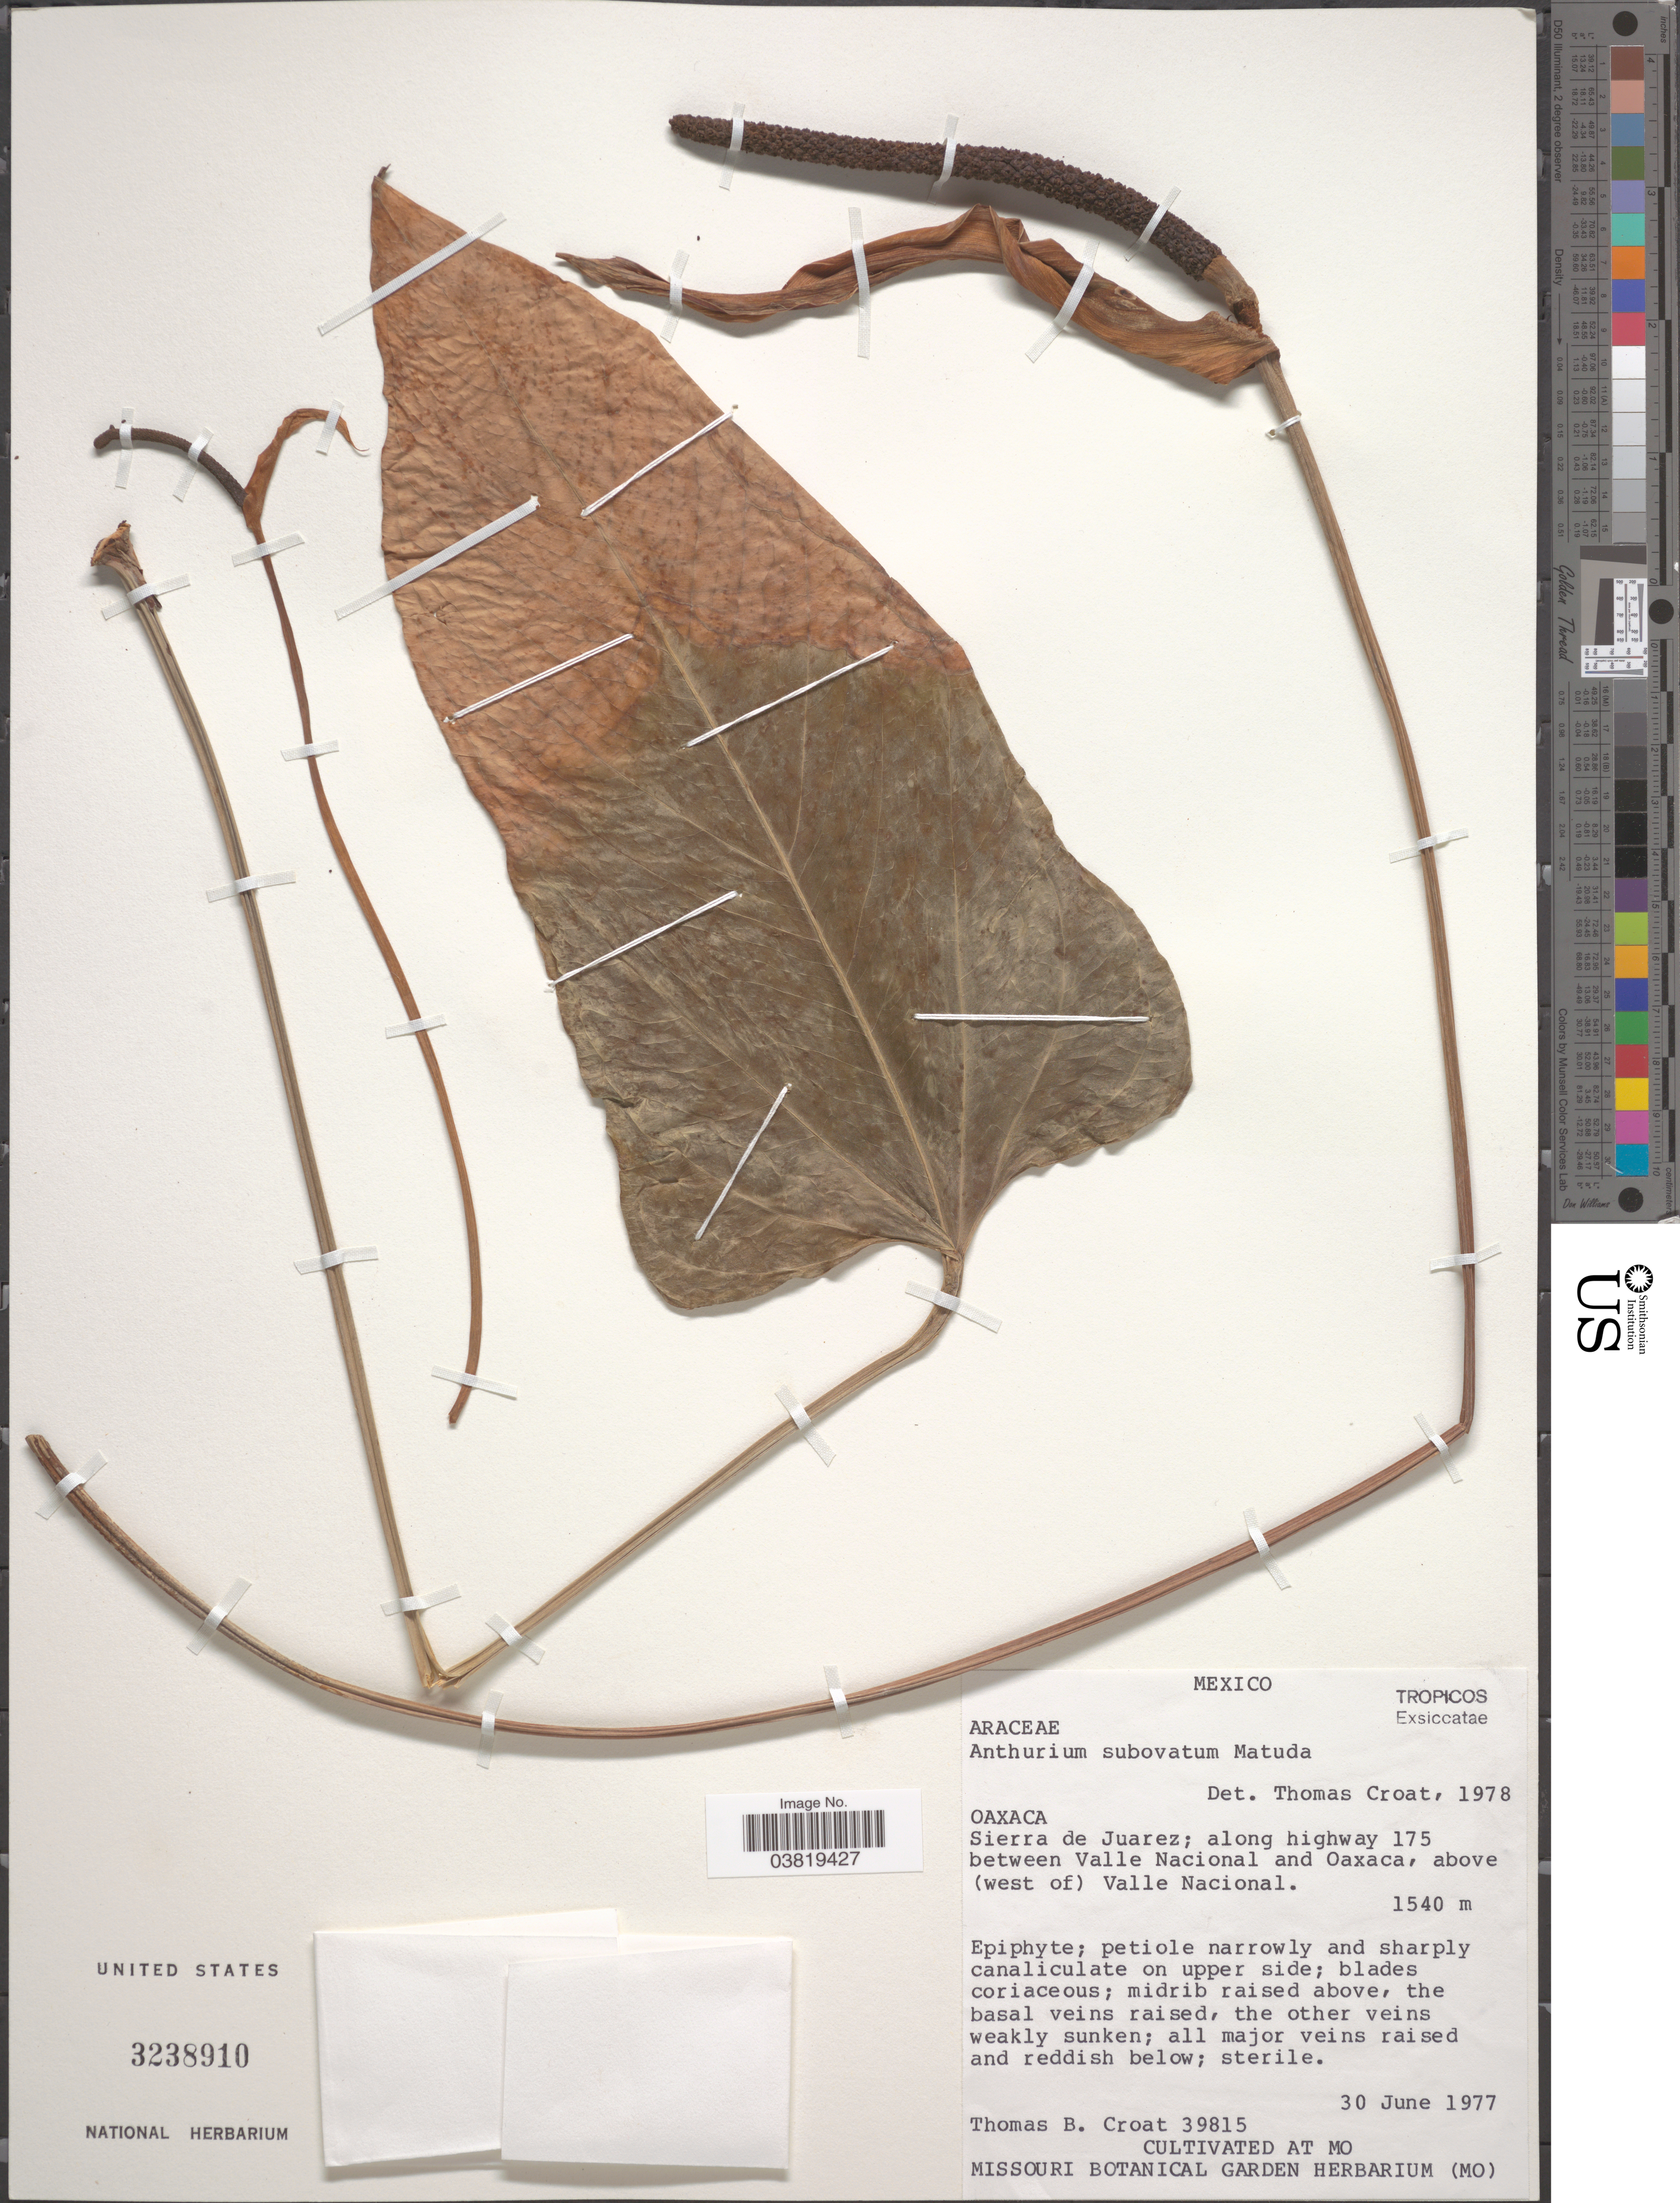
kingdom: Plantae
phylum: Tracheophyta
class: Liliopsida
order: Alismatales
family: Araceae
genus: Anthurium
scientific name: Anthurium subovatum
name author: Matuda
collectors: T. B. Croat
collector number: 39815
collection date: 1977-06-30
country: Mexico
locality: Missouri Botanical Garden Herbarium. [unsure placement] Sierra de Juarez; along highway 175 between Valle Nacional and Oaxaca, above (west of) Valle Nacional.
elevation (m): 1540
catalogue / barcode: US 3238910